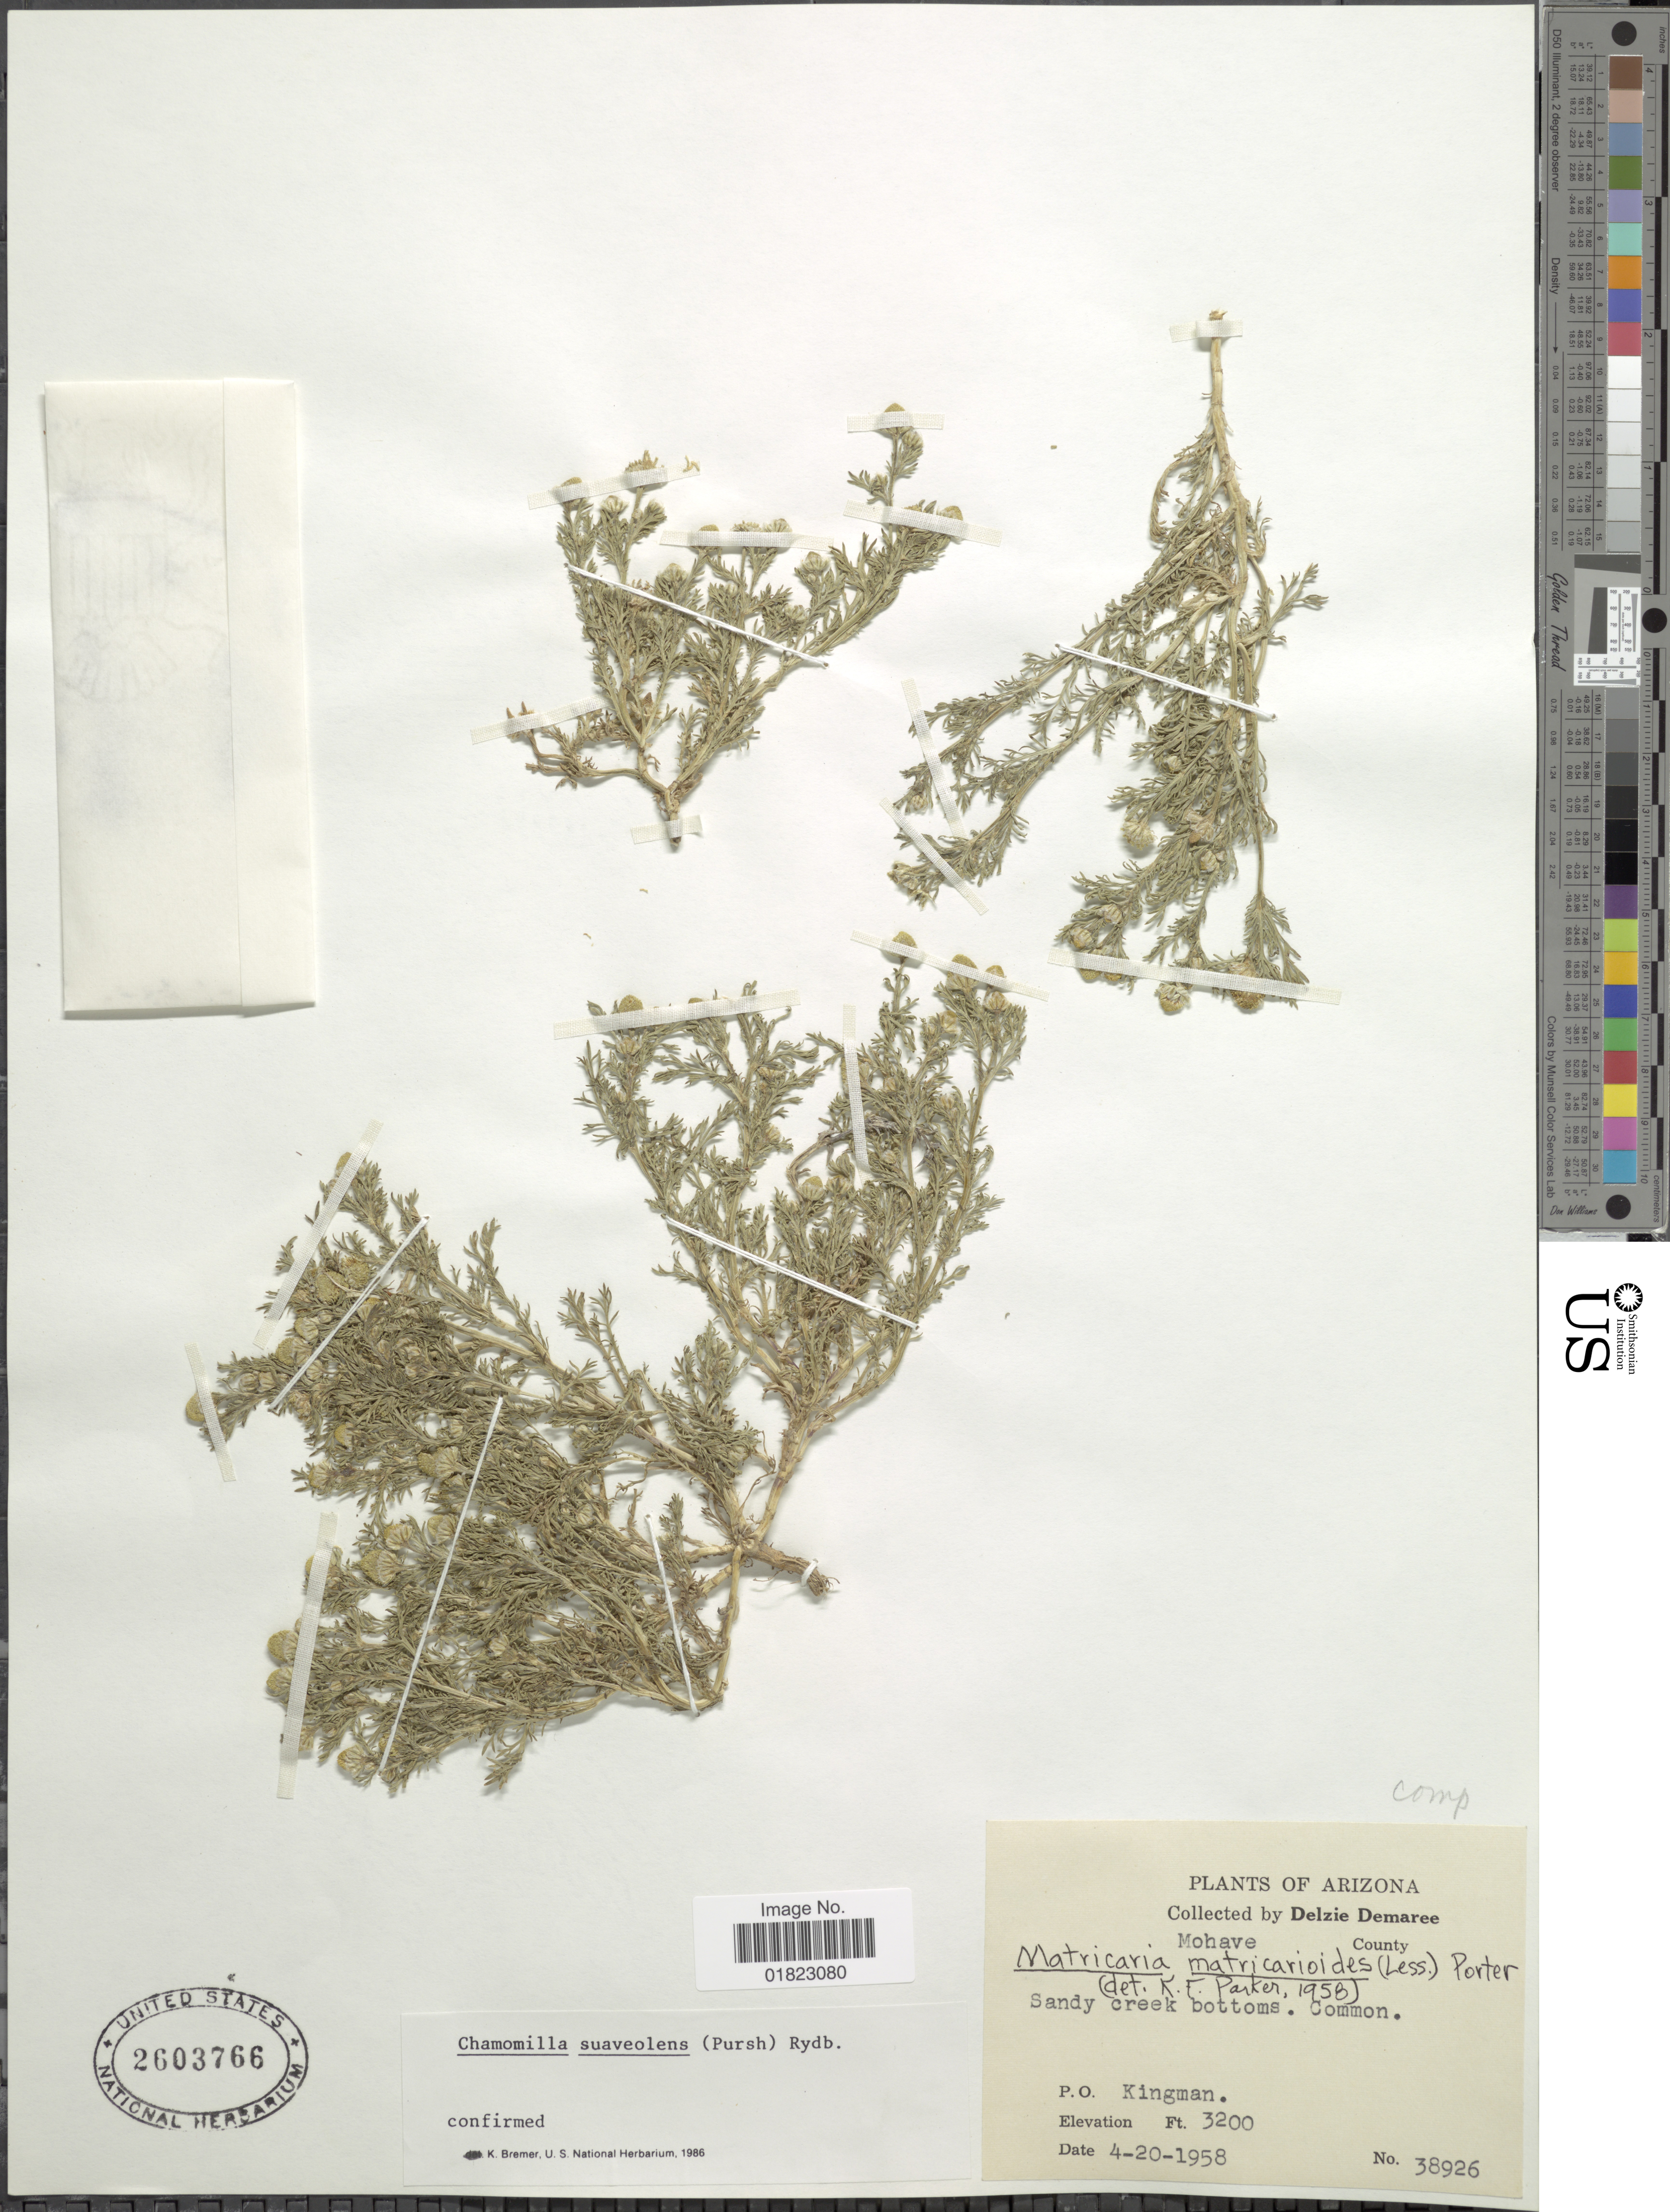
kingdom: Plantae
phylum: Tracheophyta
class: Magnoliopsida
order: Asterales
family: Asteraceae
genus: Matricaria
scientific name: Matricaria matricarioides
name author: (Less.) Porter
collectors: D. Demaree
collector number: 38926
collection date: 1958-04-20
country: United States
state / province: Arizona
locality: Arizona. Mohave County. Sandy creek bottoms. P.O.Kingman.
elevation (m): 975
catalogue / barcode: US 2603766